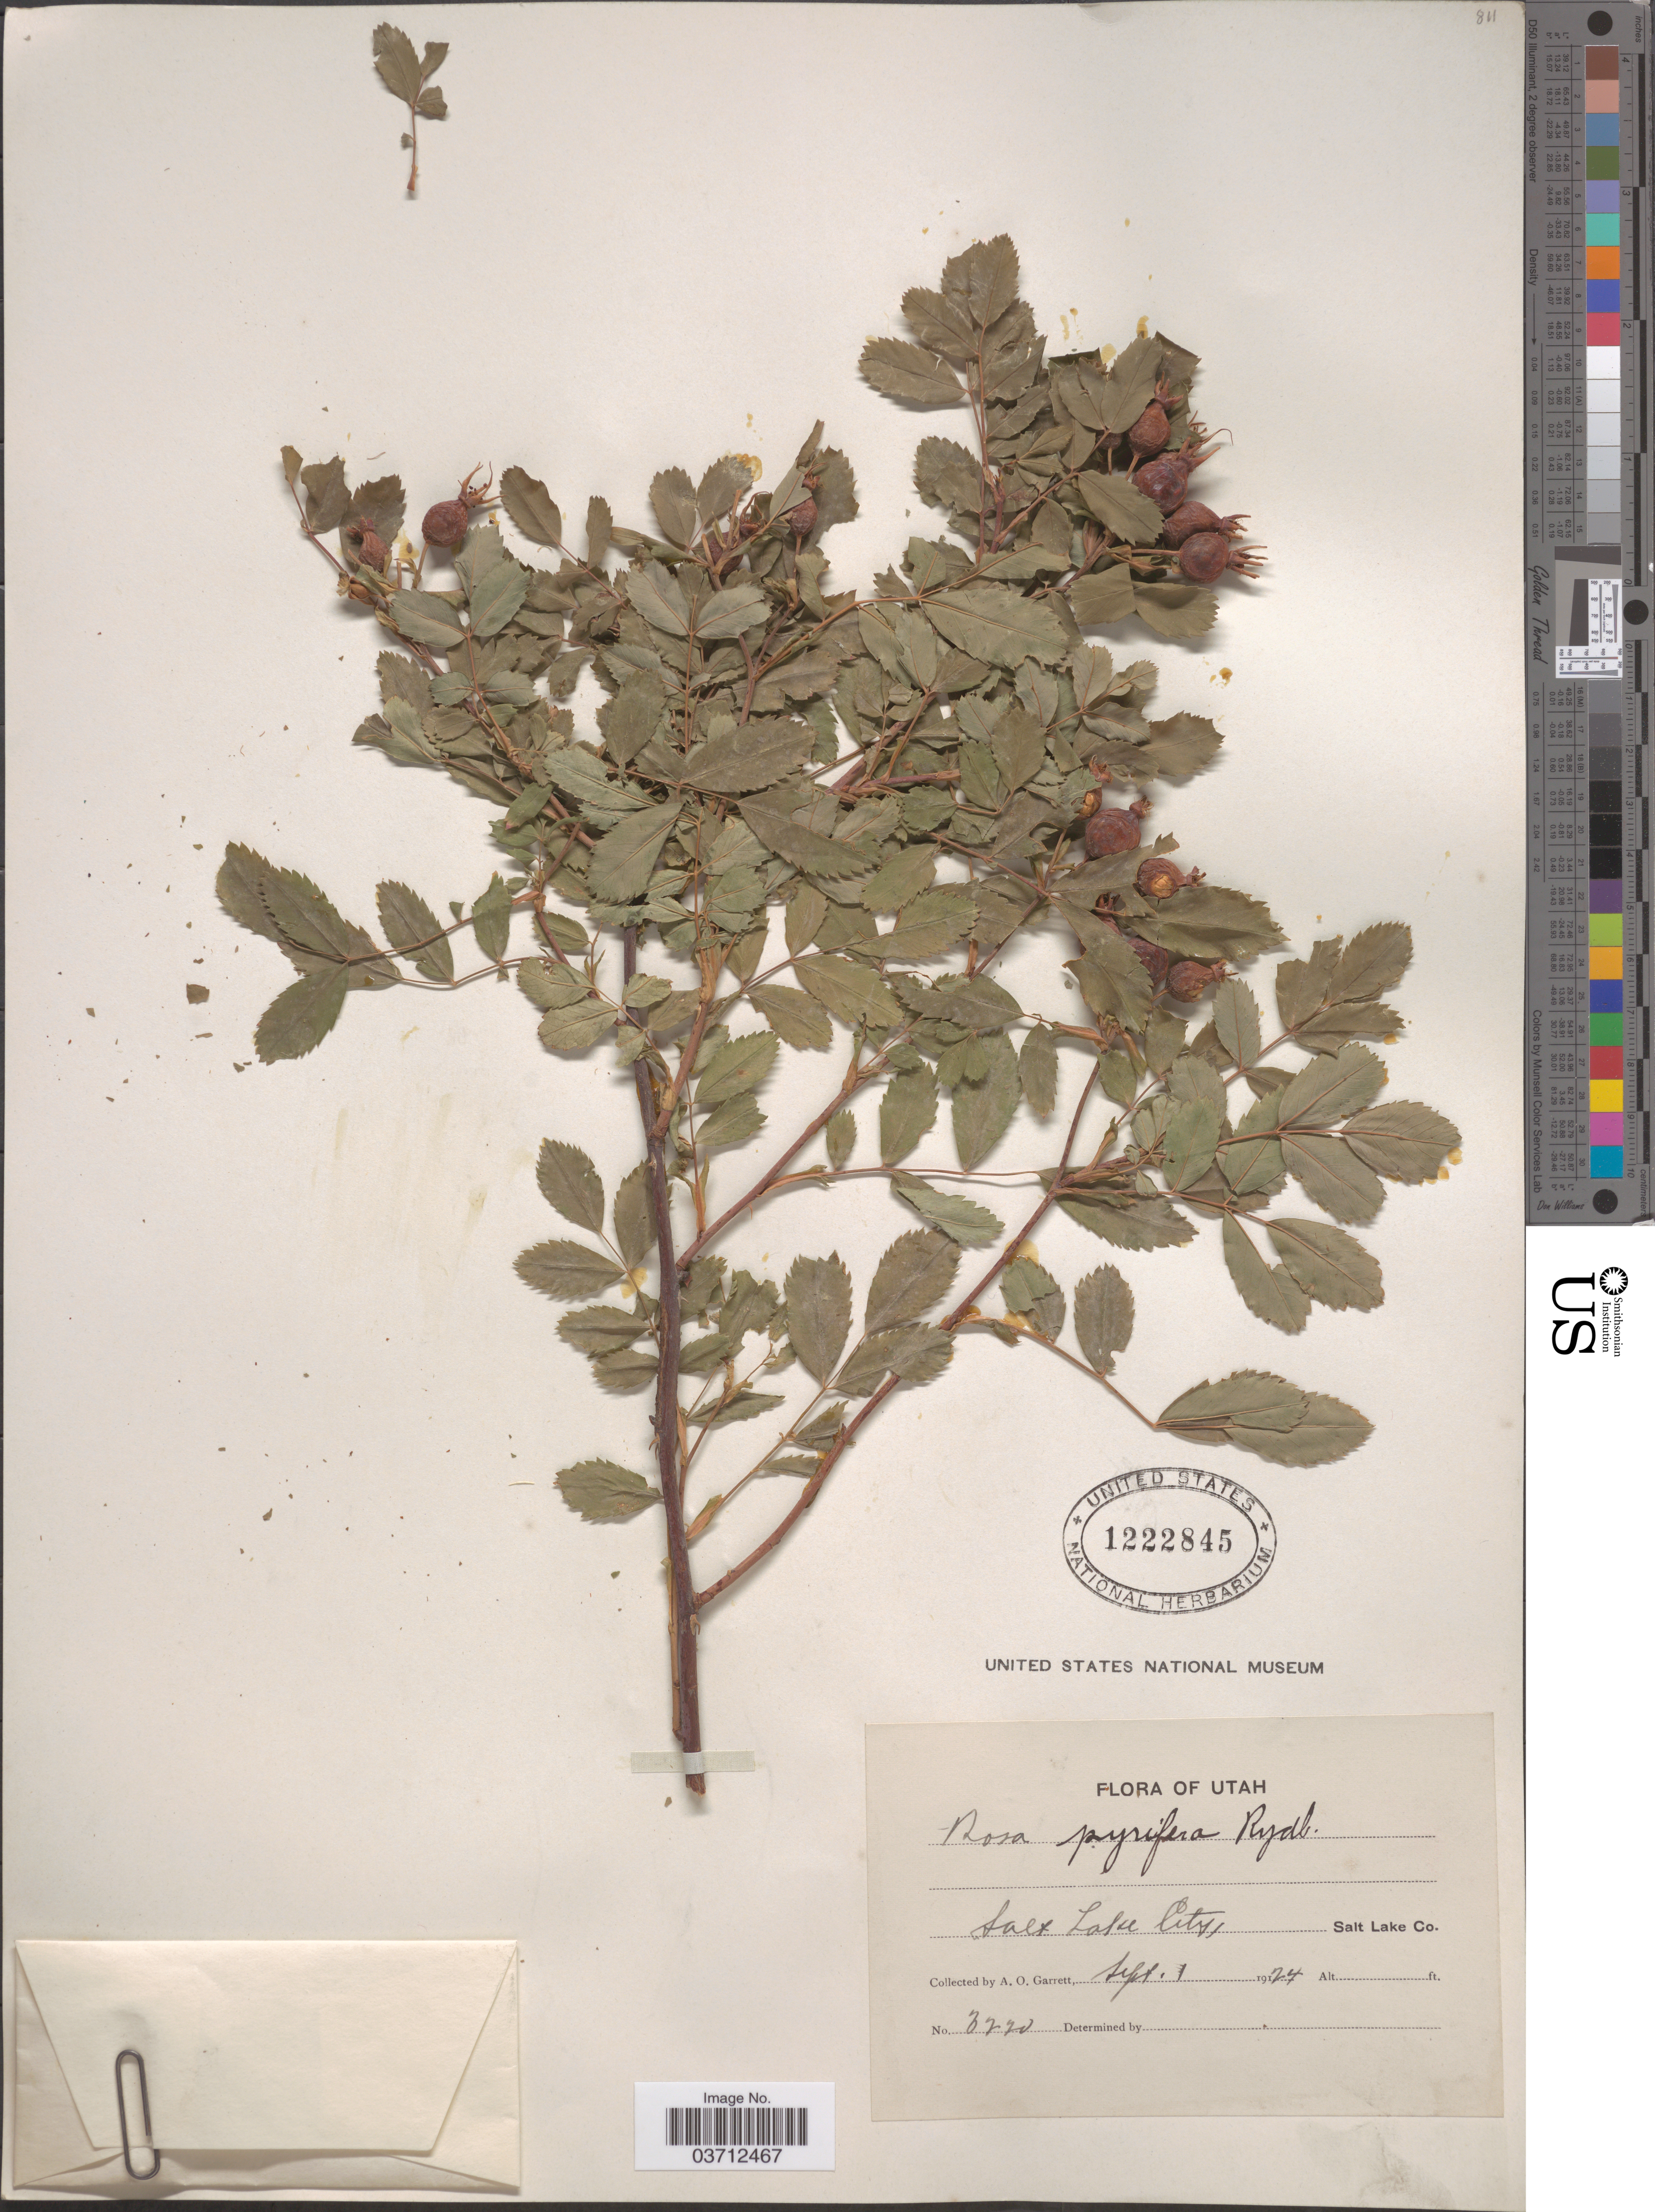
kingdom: Plantae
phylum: Tracheophyta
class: Magnoliopsida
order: Rosales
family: Rosaceae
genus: Rosa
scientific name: Rosa woodsii var. ultramontana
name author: Lindl.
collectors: A. O. Garrett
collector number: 3220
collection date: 1924-09-01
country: United States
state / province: Utah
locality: Salt Lake City. Salt Lake Co.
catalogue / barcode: US 1222845